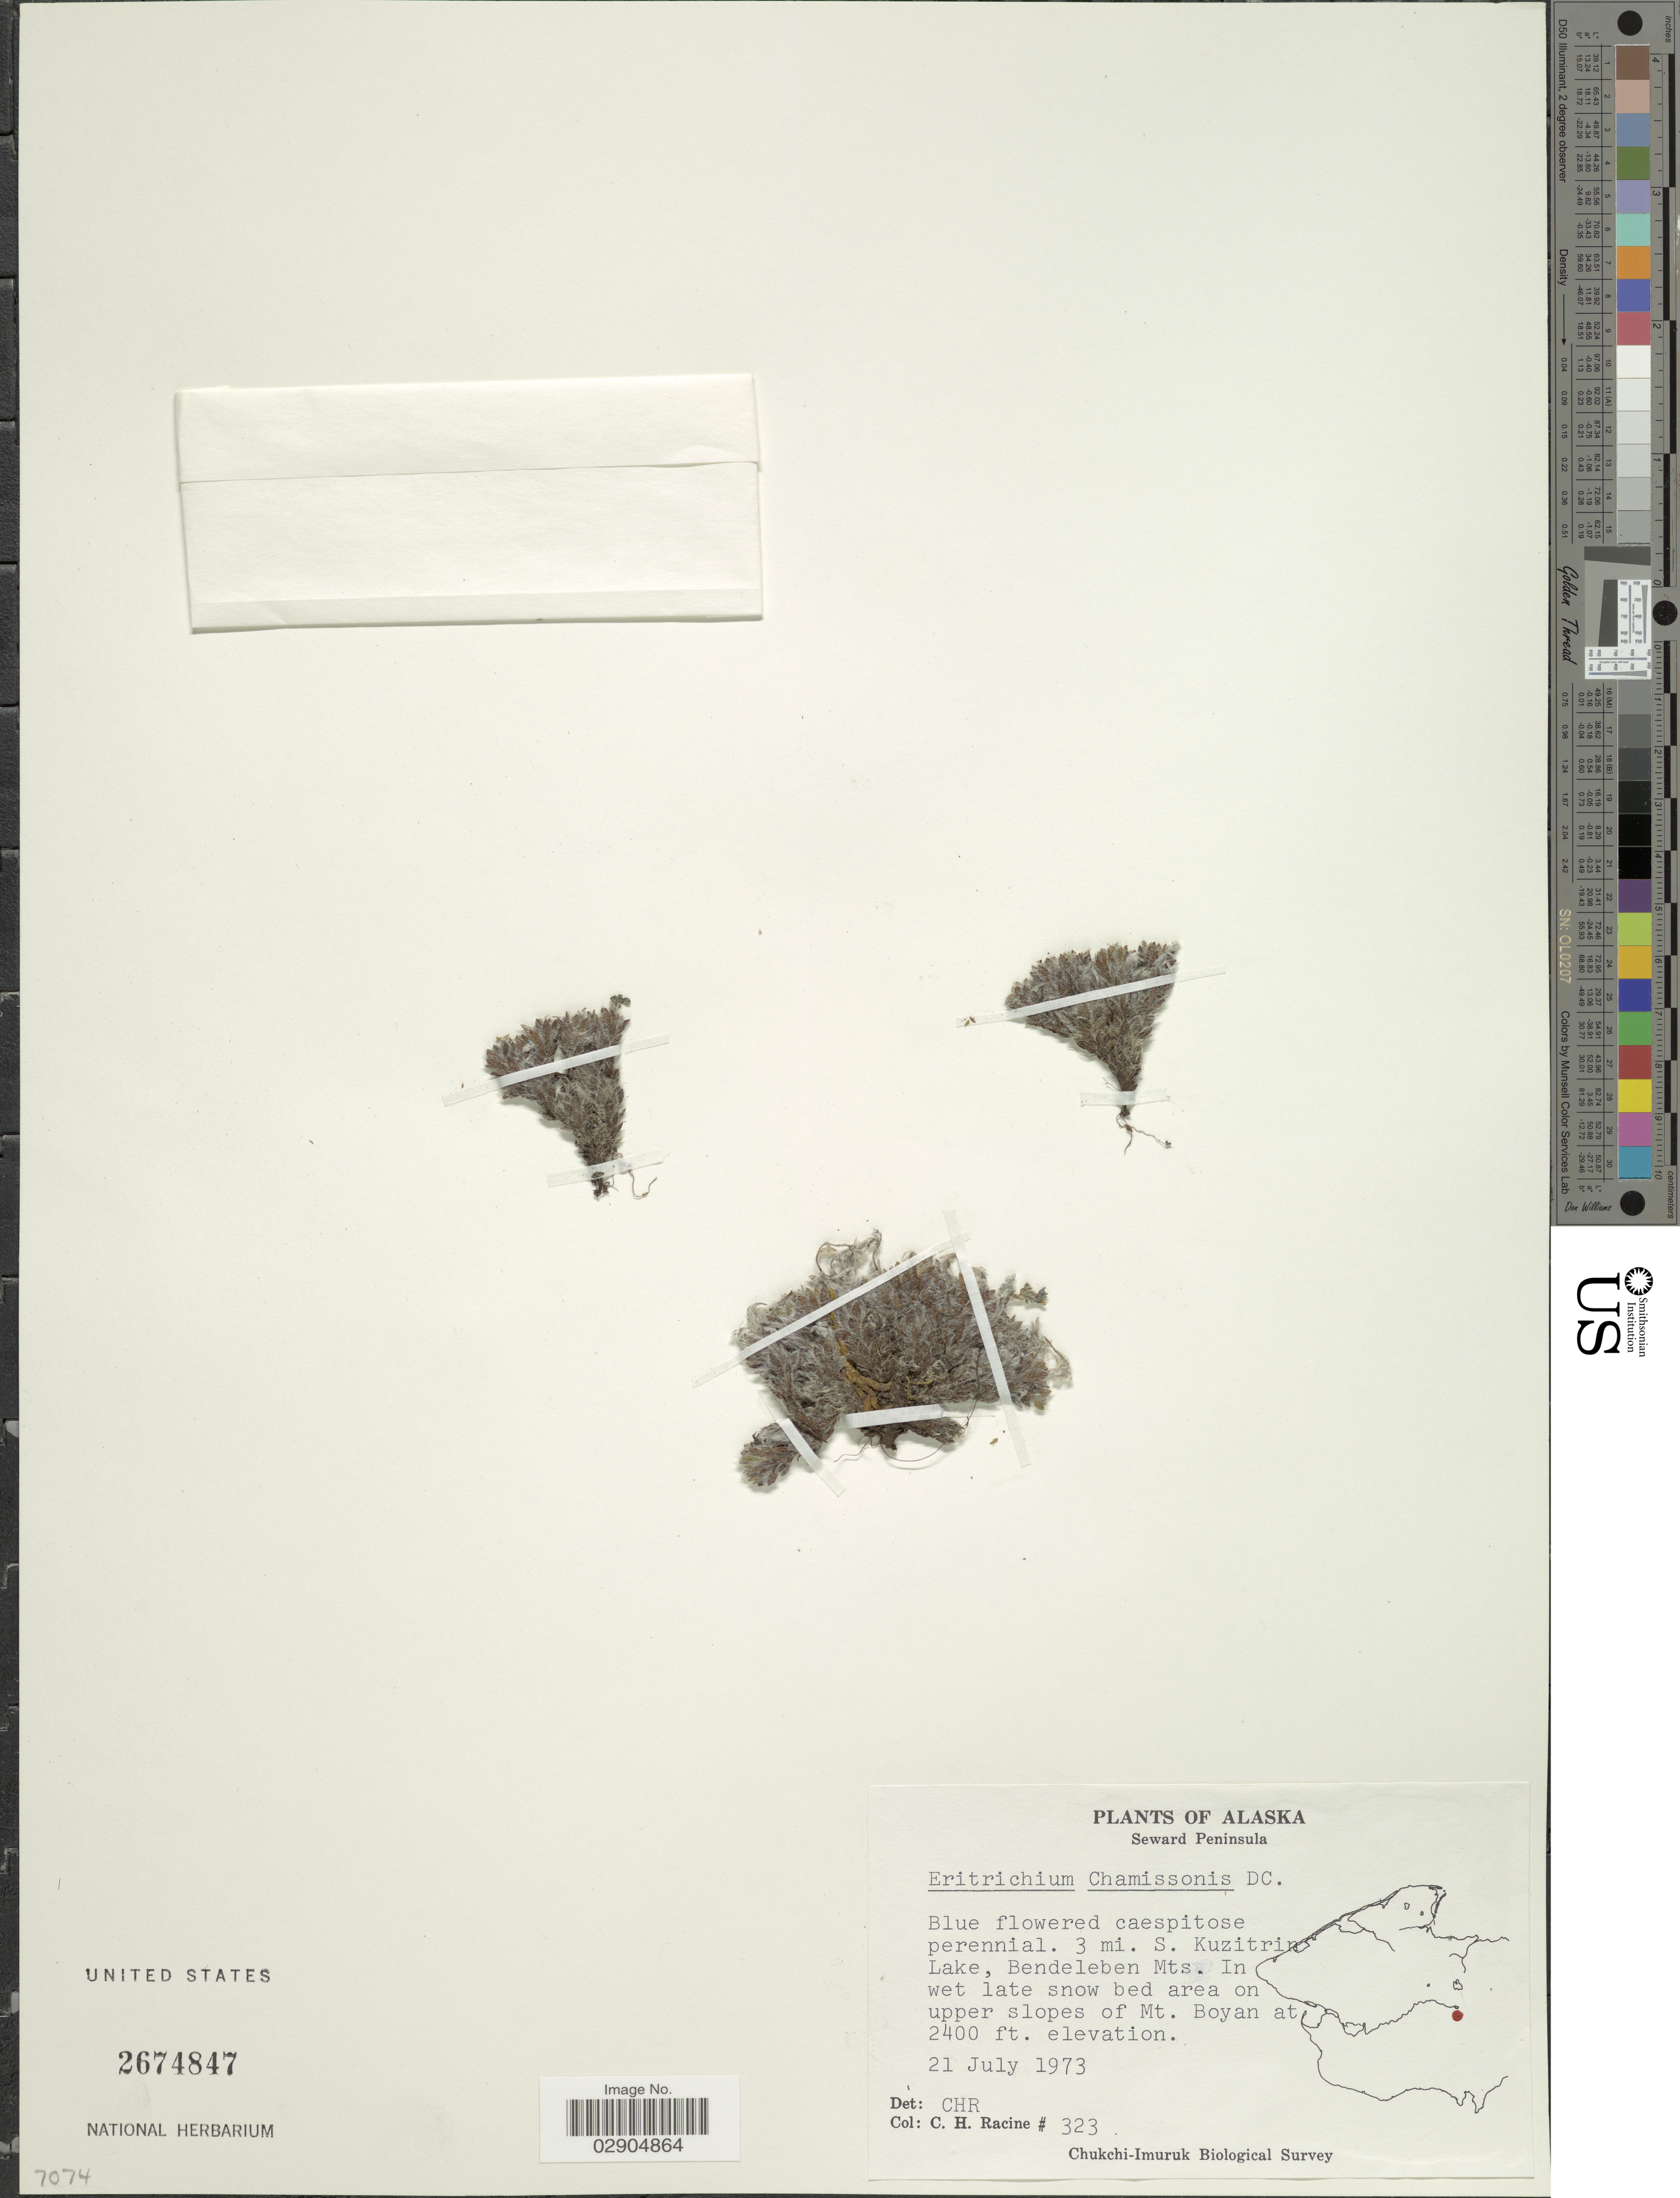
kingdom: Plantae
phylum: Tracheophyta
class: Magnoliopsida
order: Boraginales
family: Boraginaceae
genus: Eritrichium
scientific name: Eritrichium chamissonis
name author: A. DC.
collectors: C. Racine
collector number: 323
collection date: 1973-07-21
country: United States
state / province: Alaska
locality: Seward Peninsula, 3 mi. S. Kuzitrin Lake, Bendeleben Mts., In wet late snow bed area on upper slopes of Mt. Boyan.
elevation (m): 732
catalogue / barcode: US 2674847